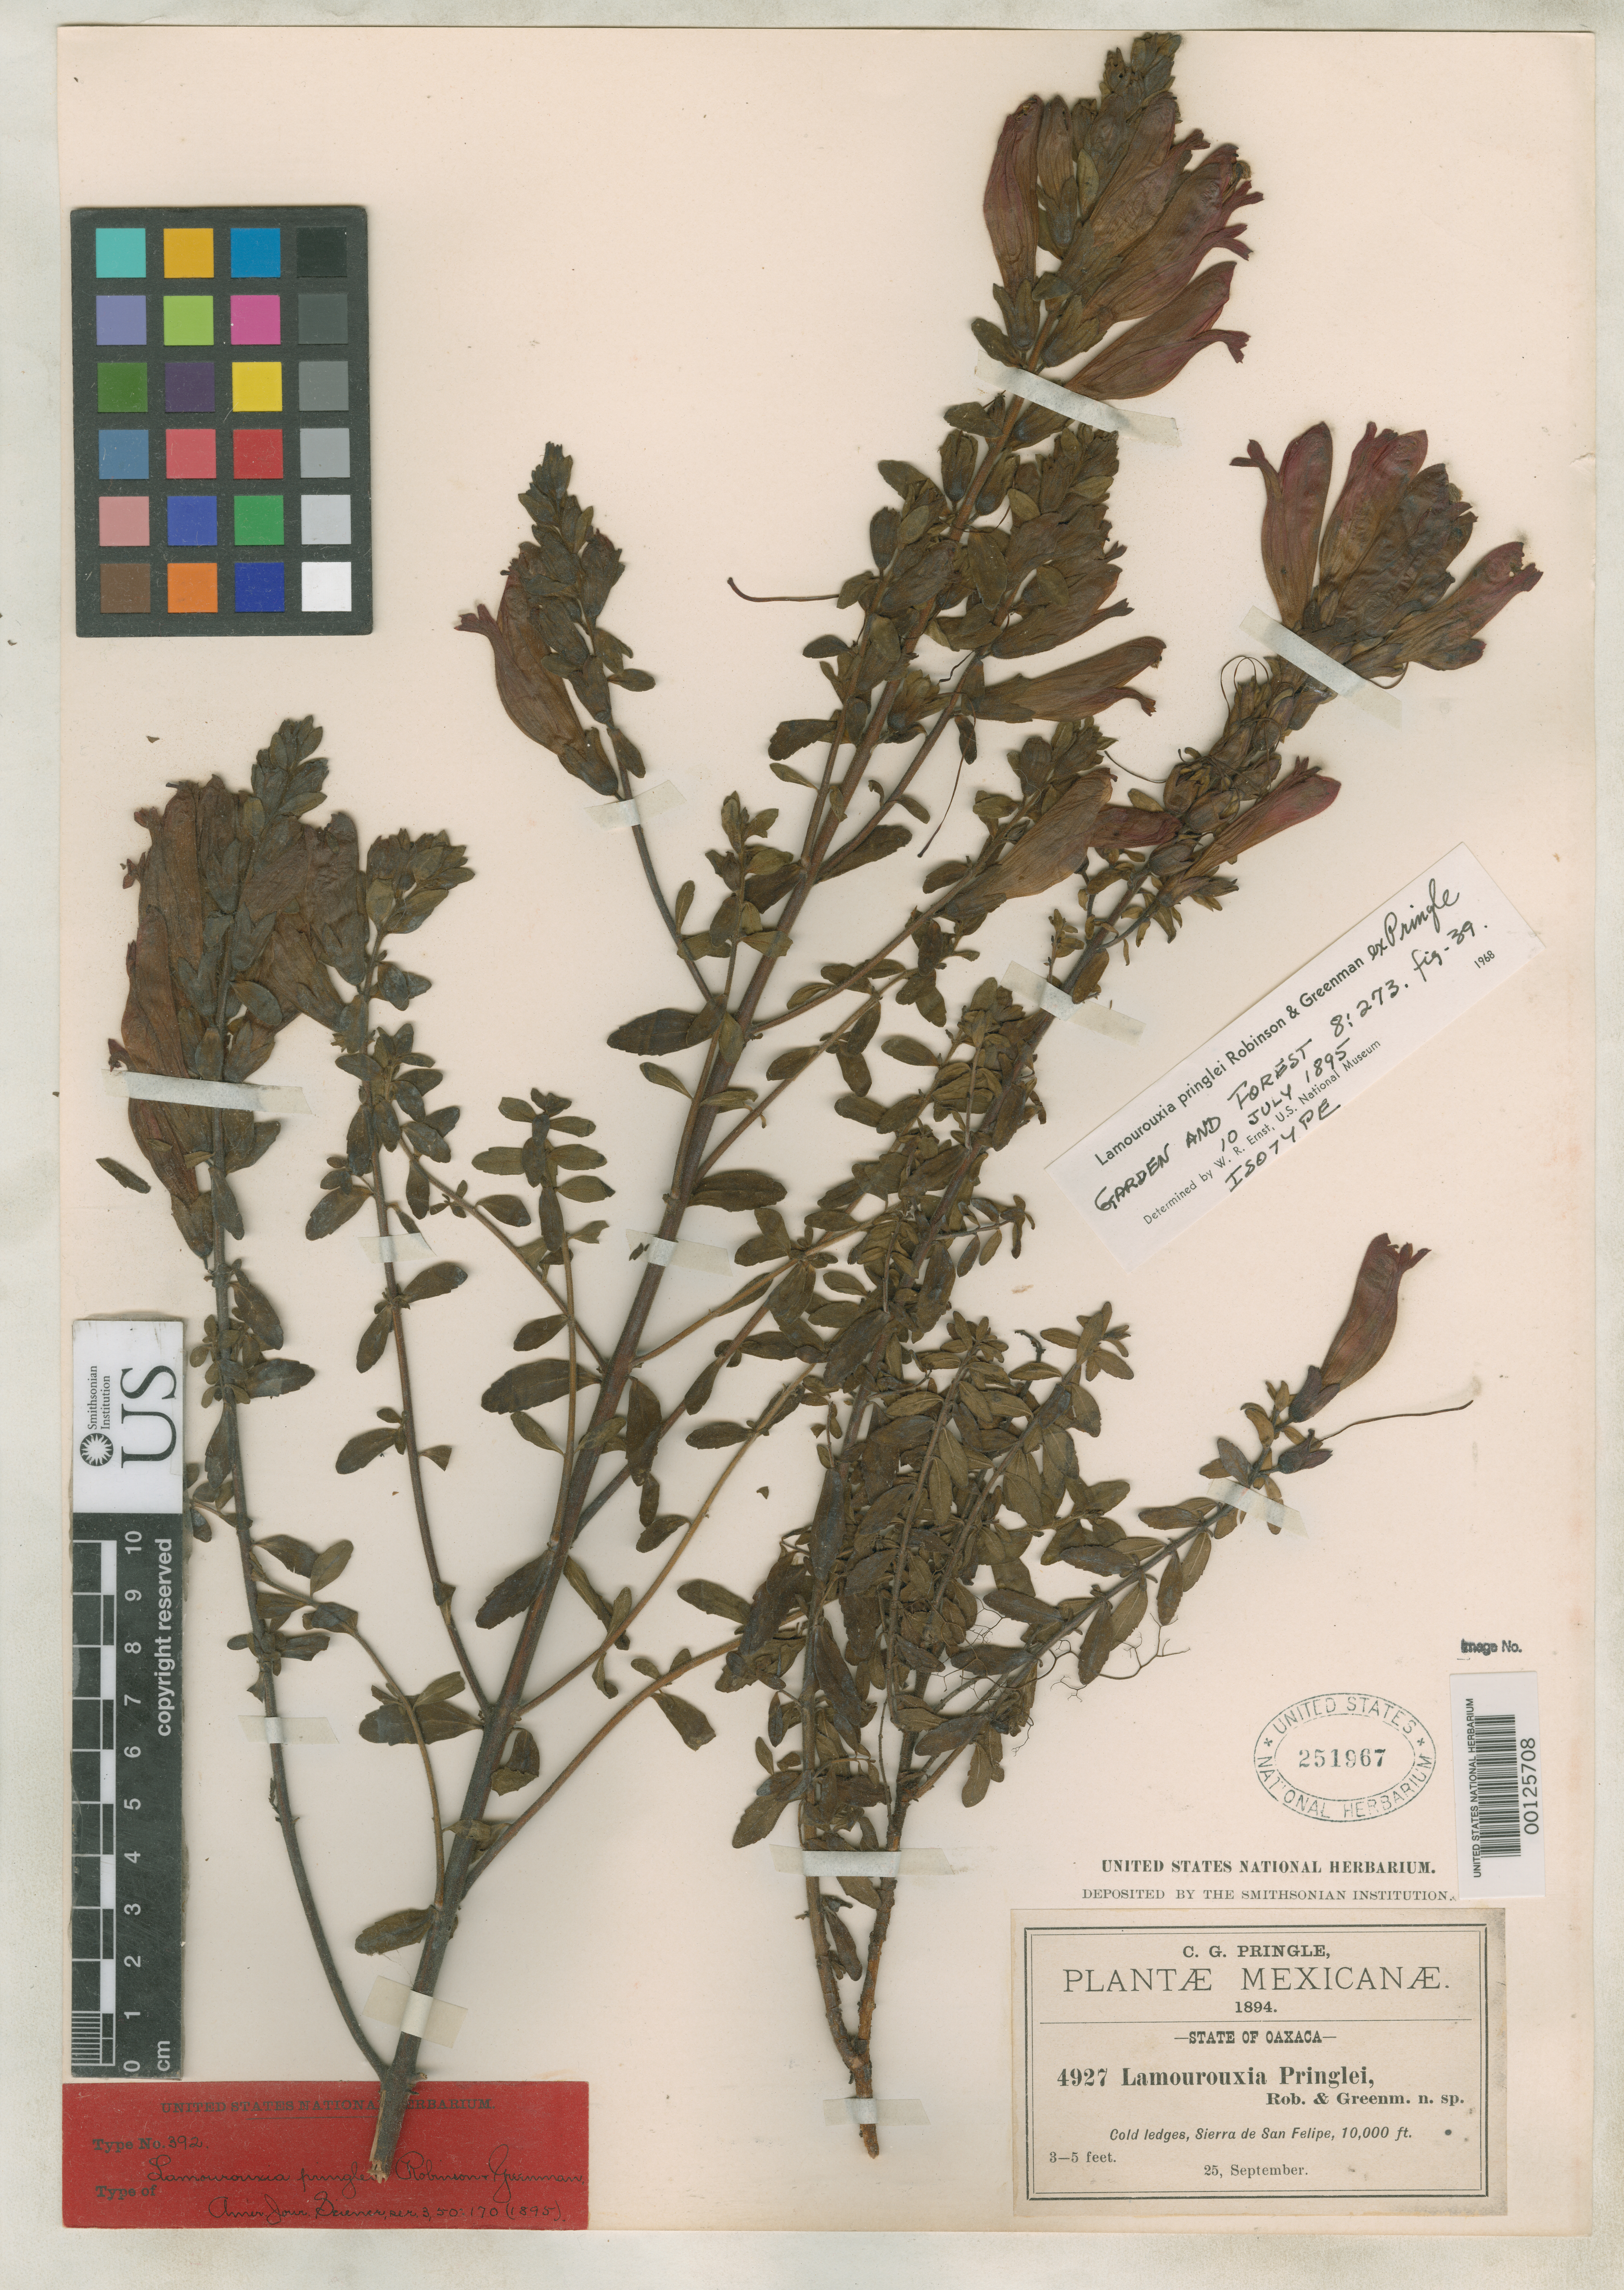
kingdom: Plantae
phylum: Tracheophyta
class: Magnoliopsida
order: Lamiales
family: Orobanchaceae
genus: Lamourouxia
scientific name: Lamourouxia pringlei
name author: B.L. Rob. & Greenm. ex Pringle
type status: Isotype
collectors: C. G. Pringle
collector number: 4972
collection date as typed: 25 Sep 1894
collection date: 1894-09-25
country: Mexico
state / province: Oaxaca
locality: Sierra Desan Felipe.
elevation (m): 3048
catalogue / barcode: US 251967